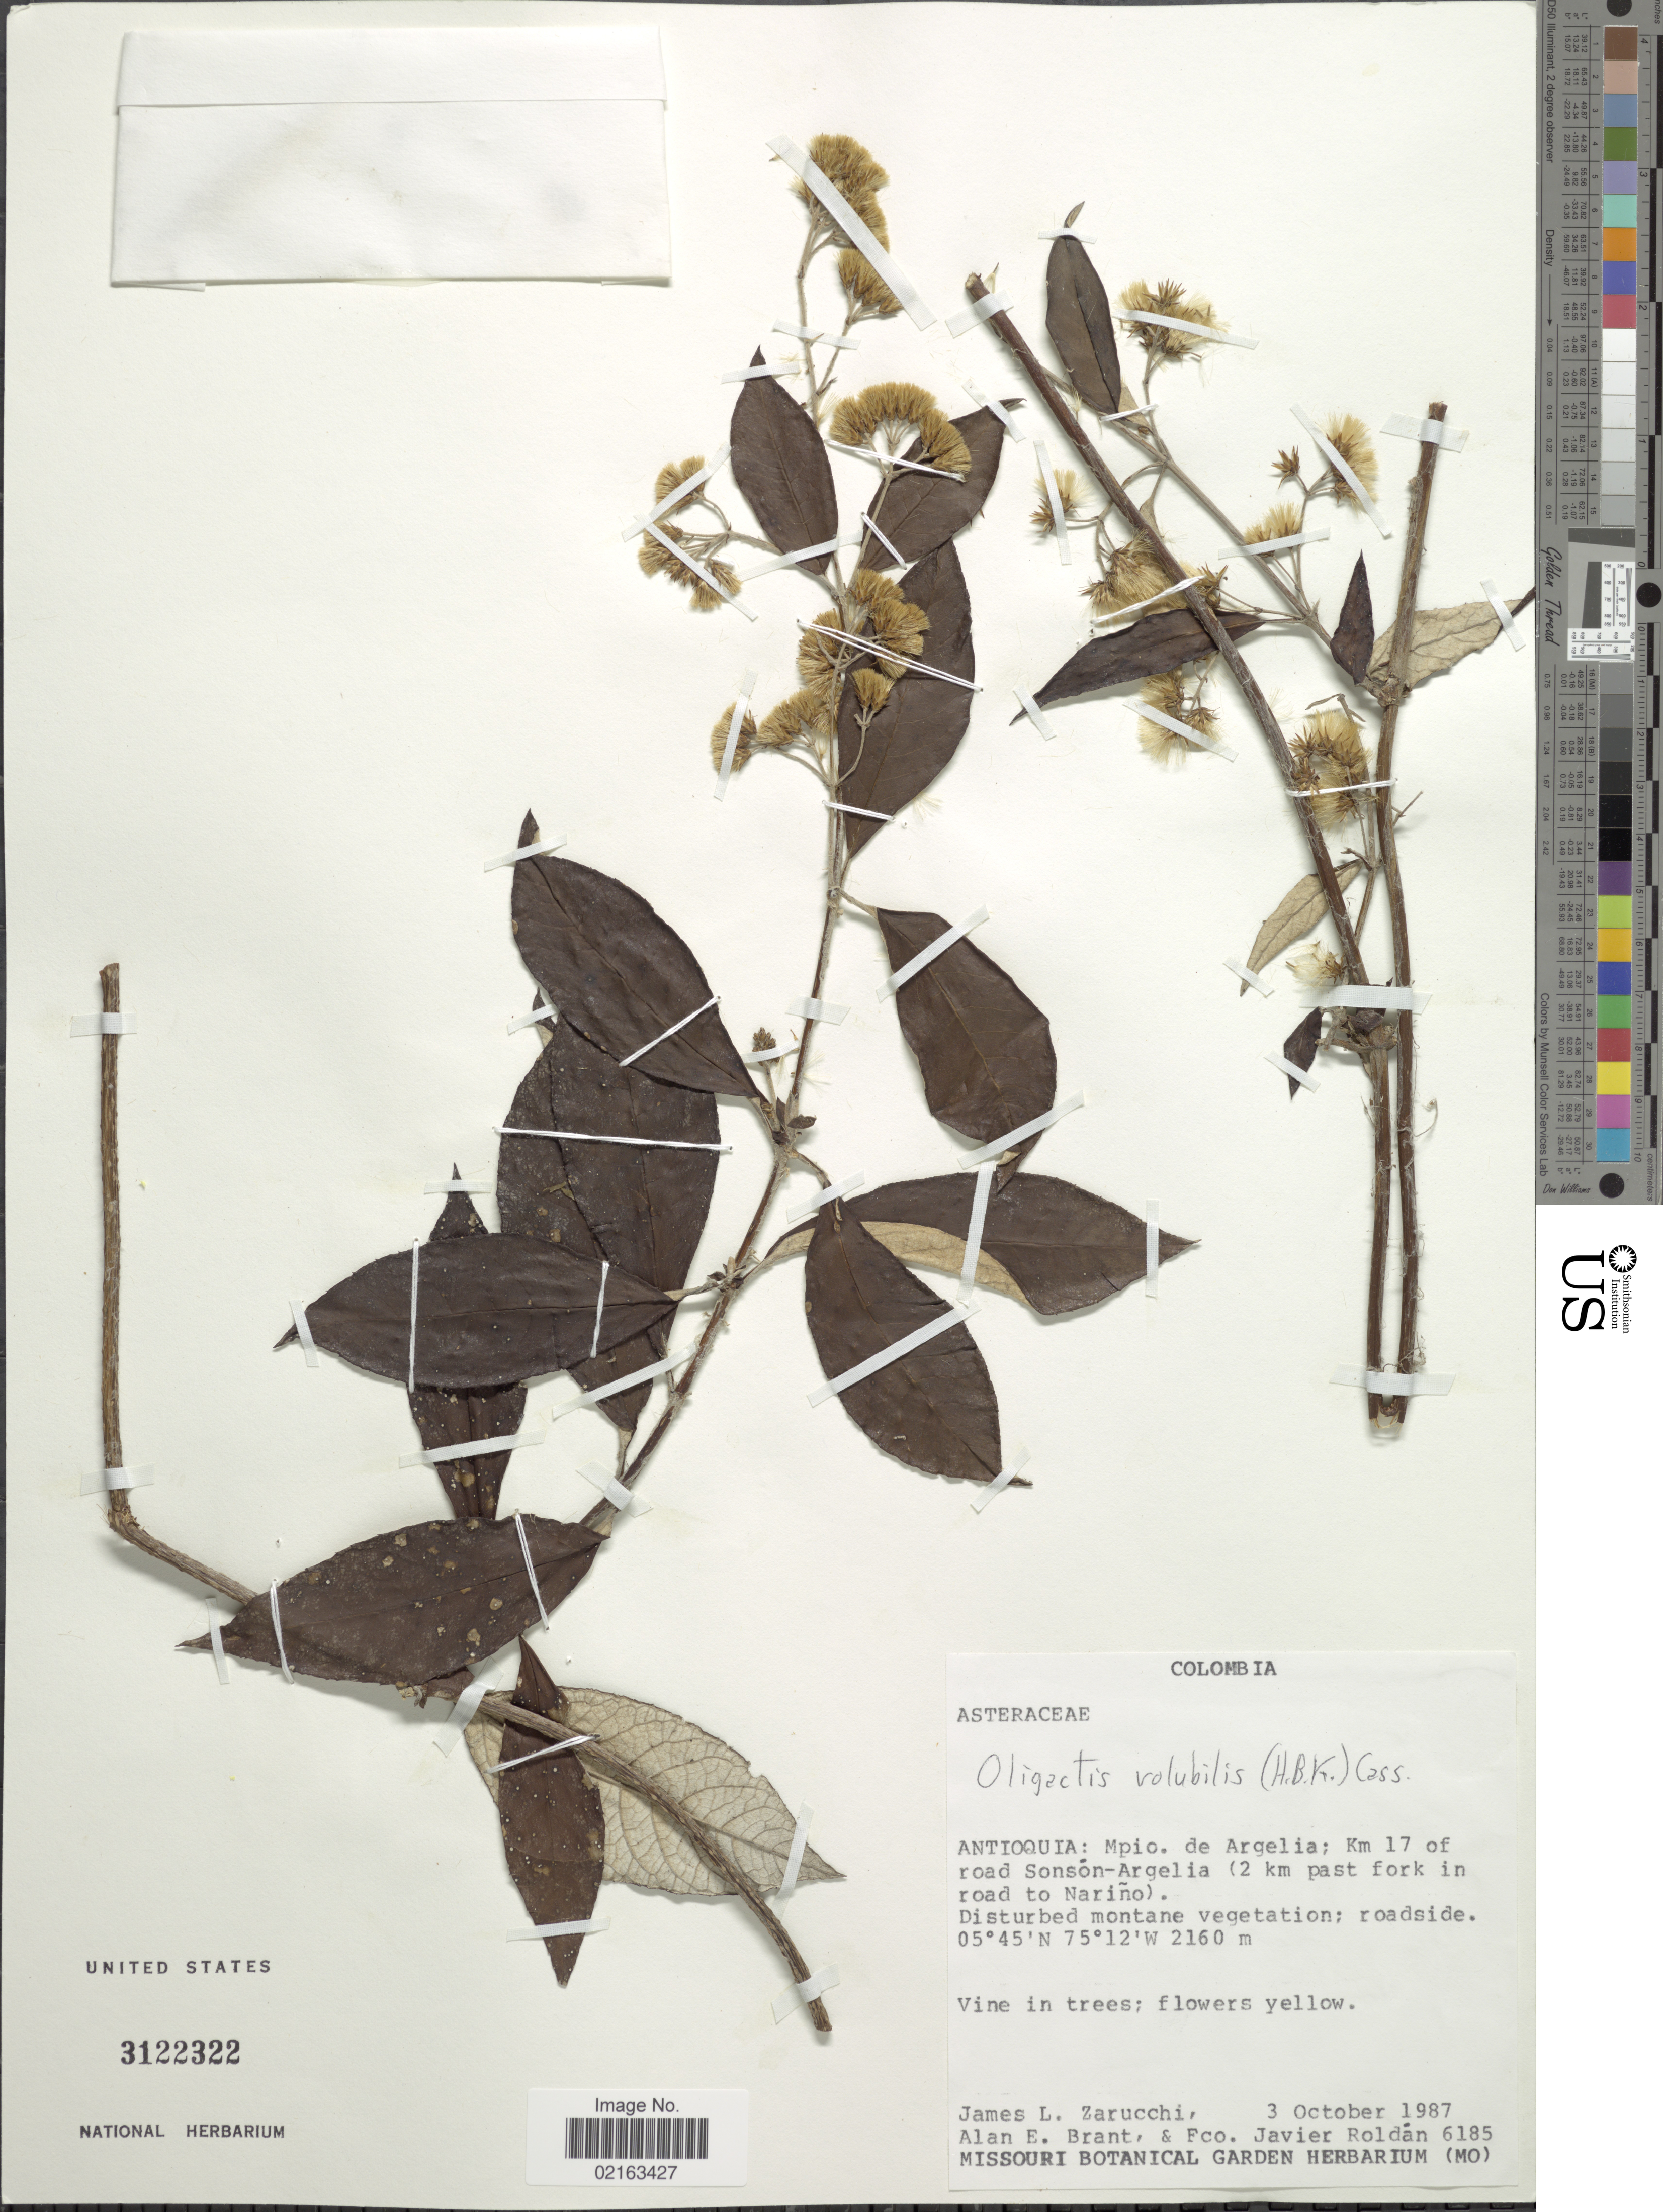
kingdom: Plantae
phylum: Tracheophyta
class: Magnoliopsida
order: Asterales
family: Asteraceae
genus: Oligactis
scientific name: Oligactis volubilis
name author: (Kunth) Cass.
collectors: J. L. Zarucchi, A. Brant & F. J. Roldán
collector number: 6185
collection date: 1987-10-03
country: Colombia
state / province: Antioquia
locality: Antioquia: Mpio. de Argelia; Km 17 of road Sonsón-Argelia (2 km past fork in road to Nariño)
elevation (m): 2160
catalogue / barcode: US 3122322